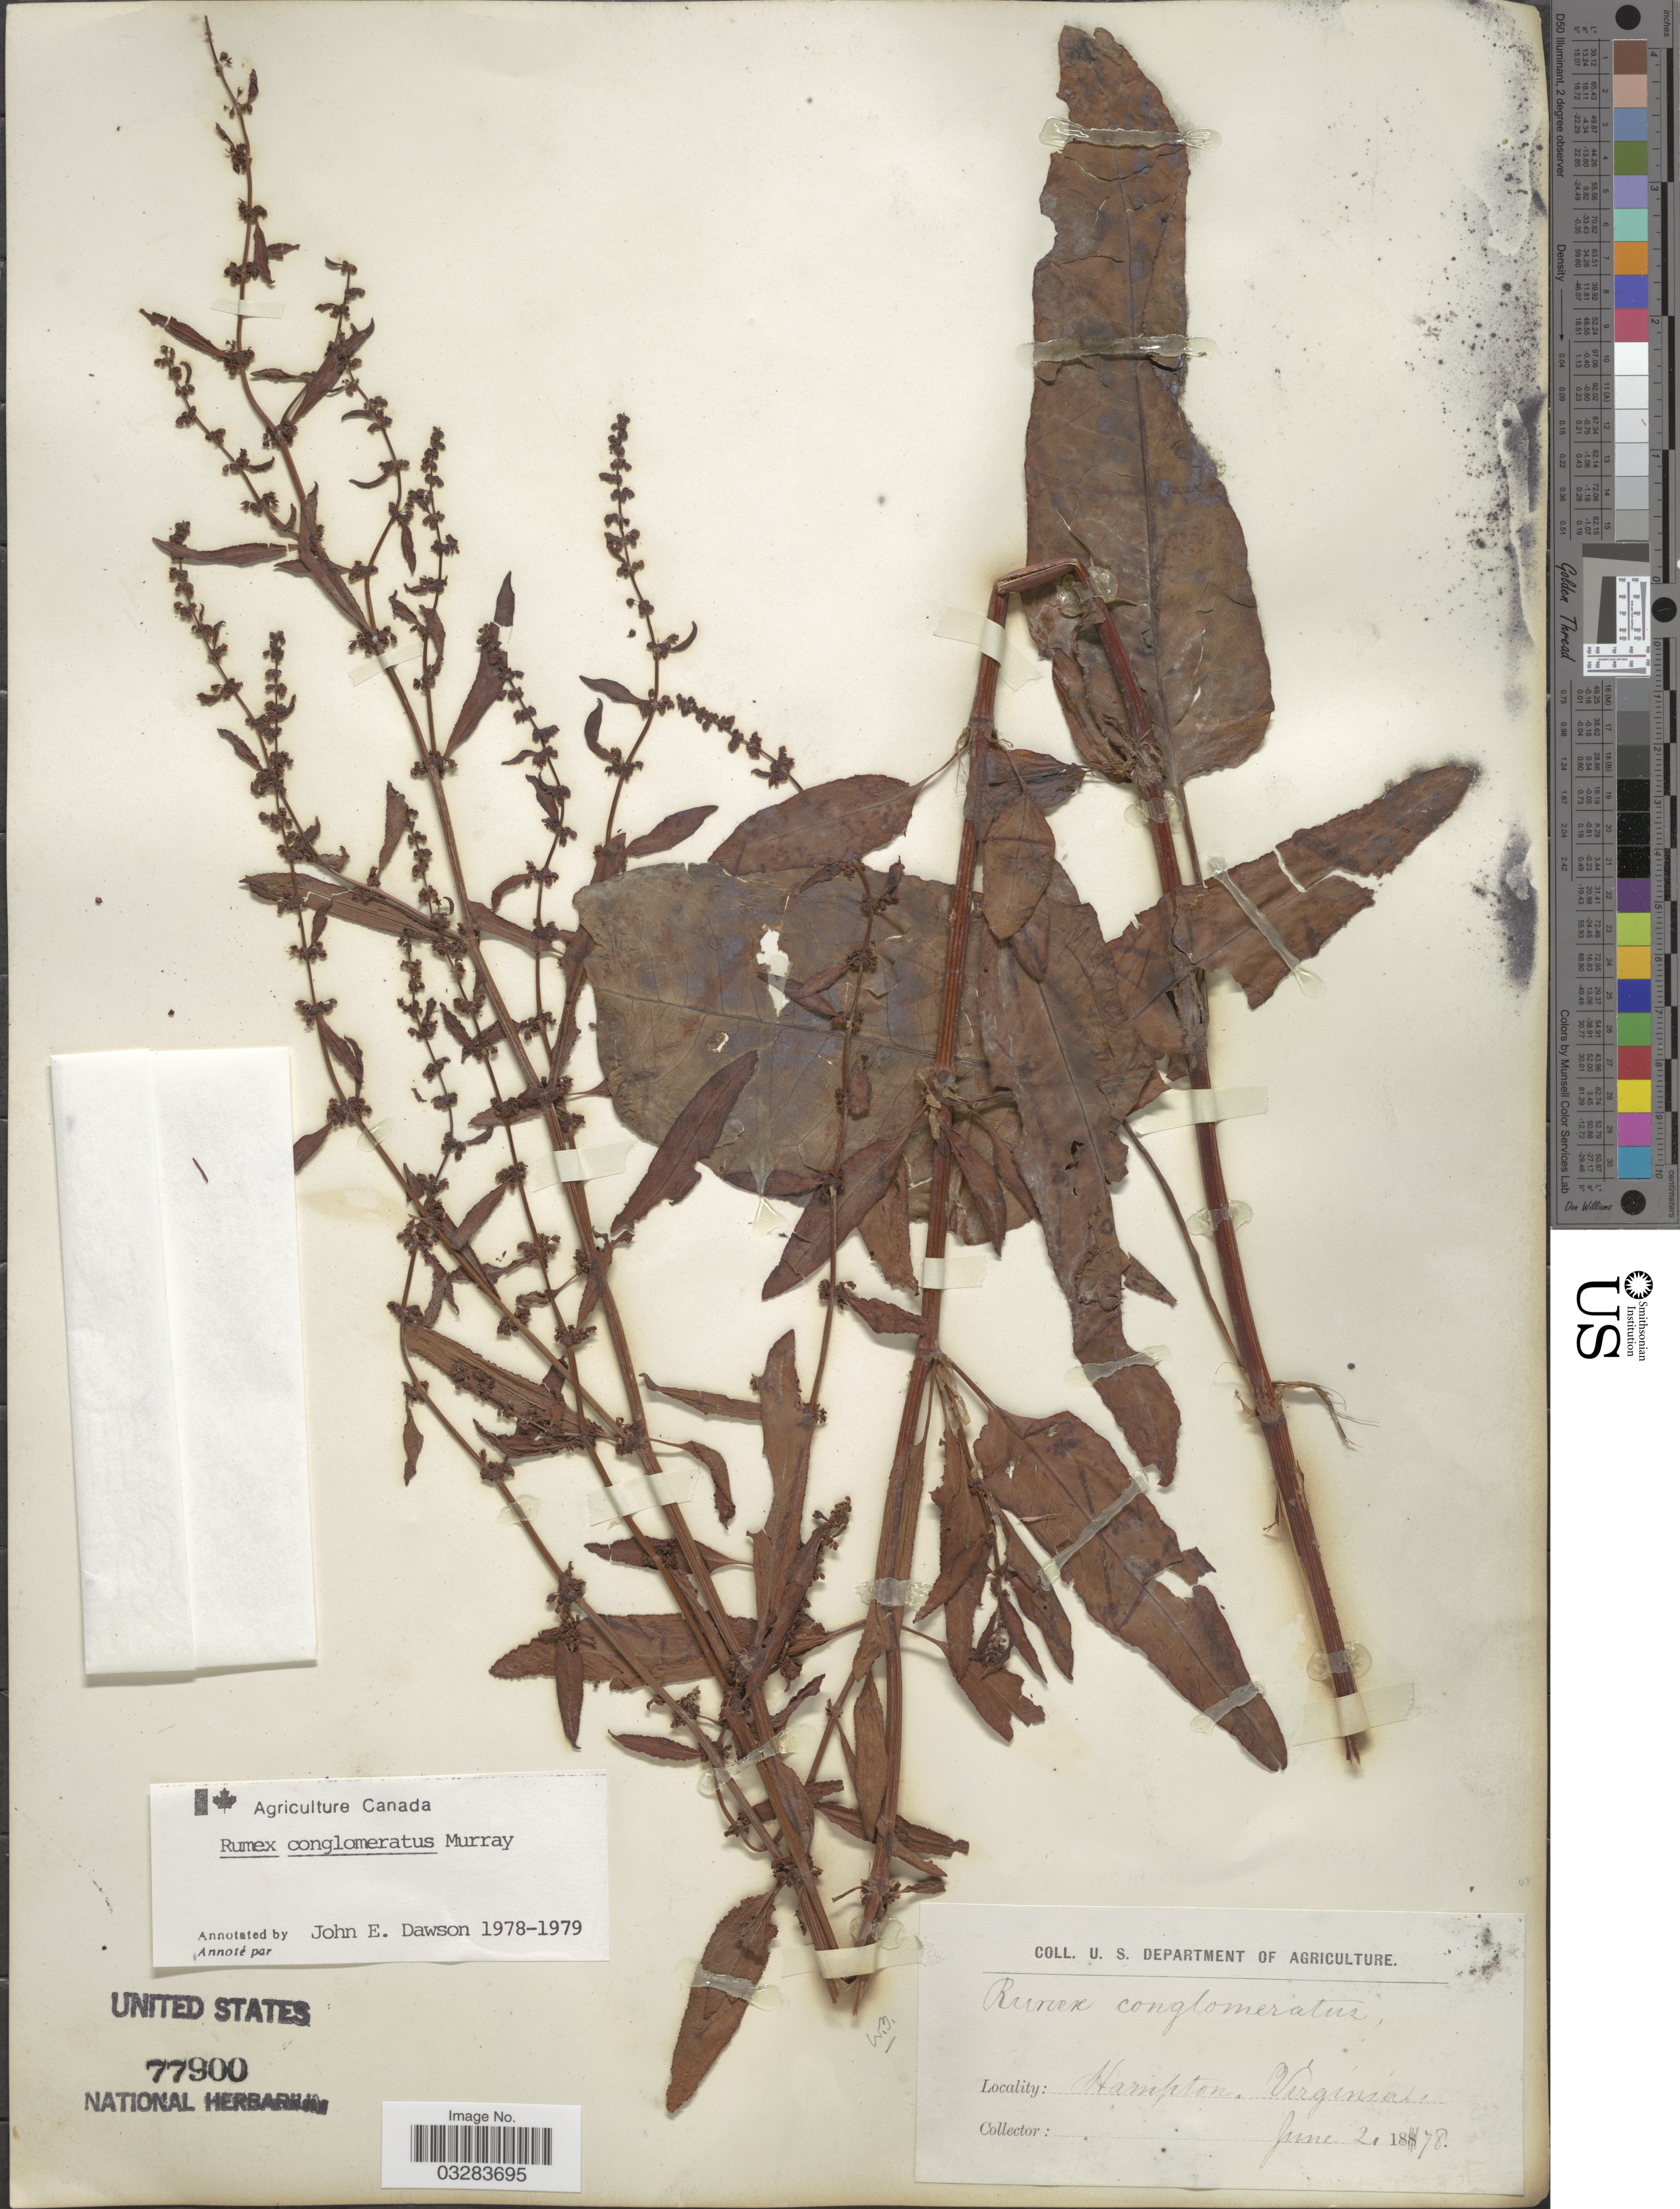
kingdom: Plantae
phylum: Tracheophyta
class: Magnoliopsida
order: Caryophyllales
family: Polygonaceae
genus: Rumex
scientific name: Rumex conglomeratus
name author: Murray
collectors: U.S. Department of Agriculture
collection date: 1878-06-21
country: United States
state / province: Virginia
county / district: City of Hampton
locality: Hampton.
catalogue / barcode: US 77900